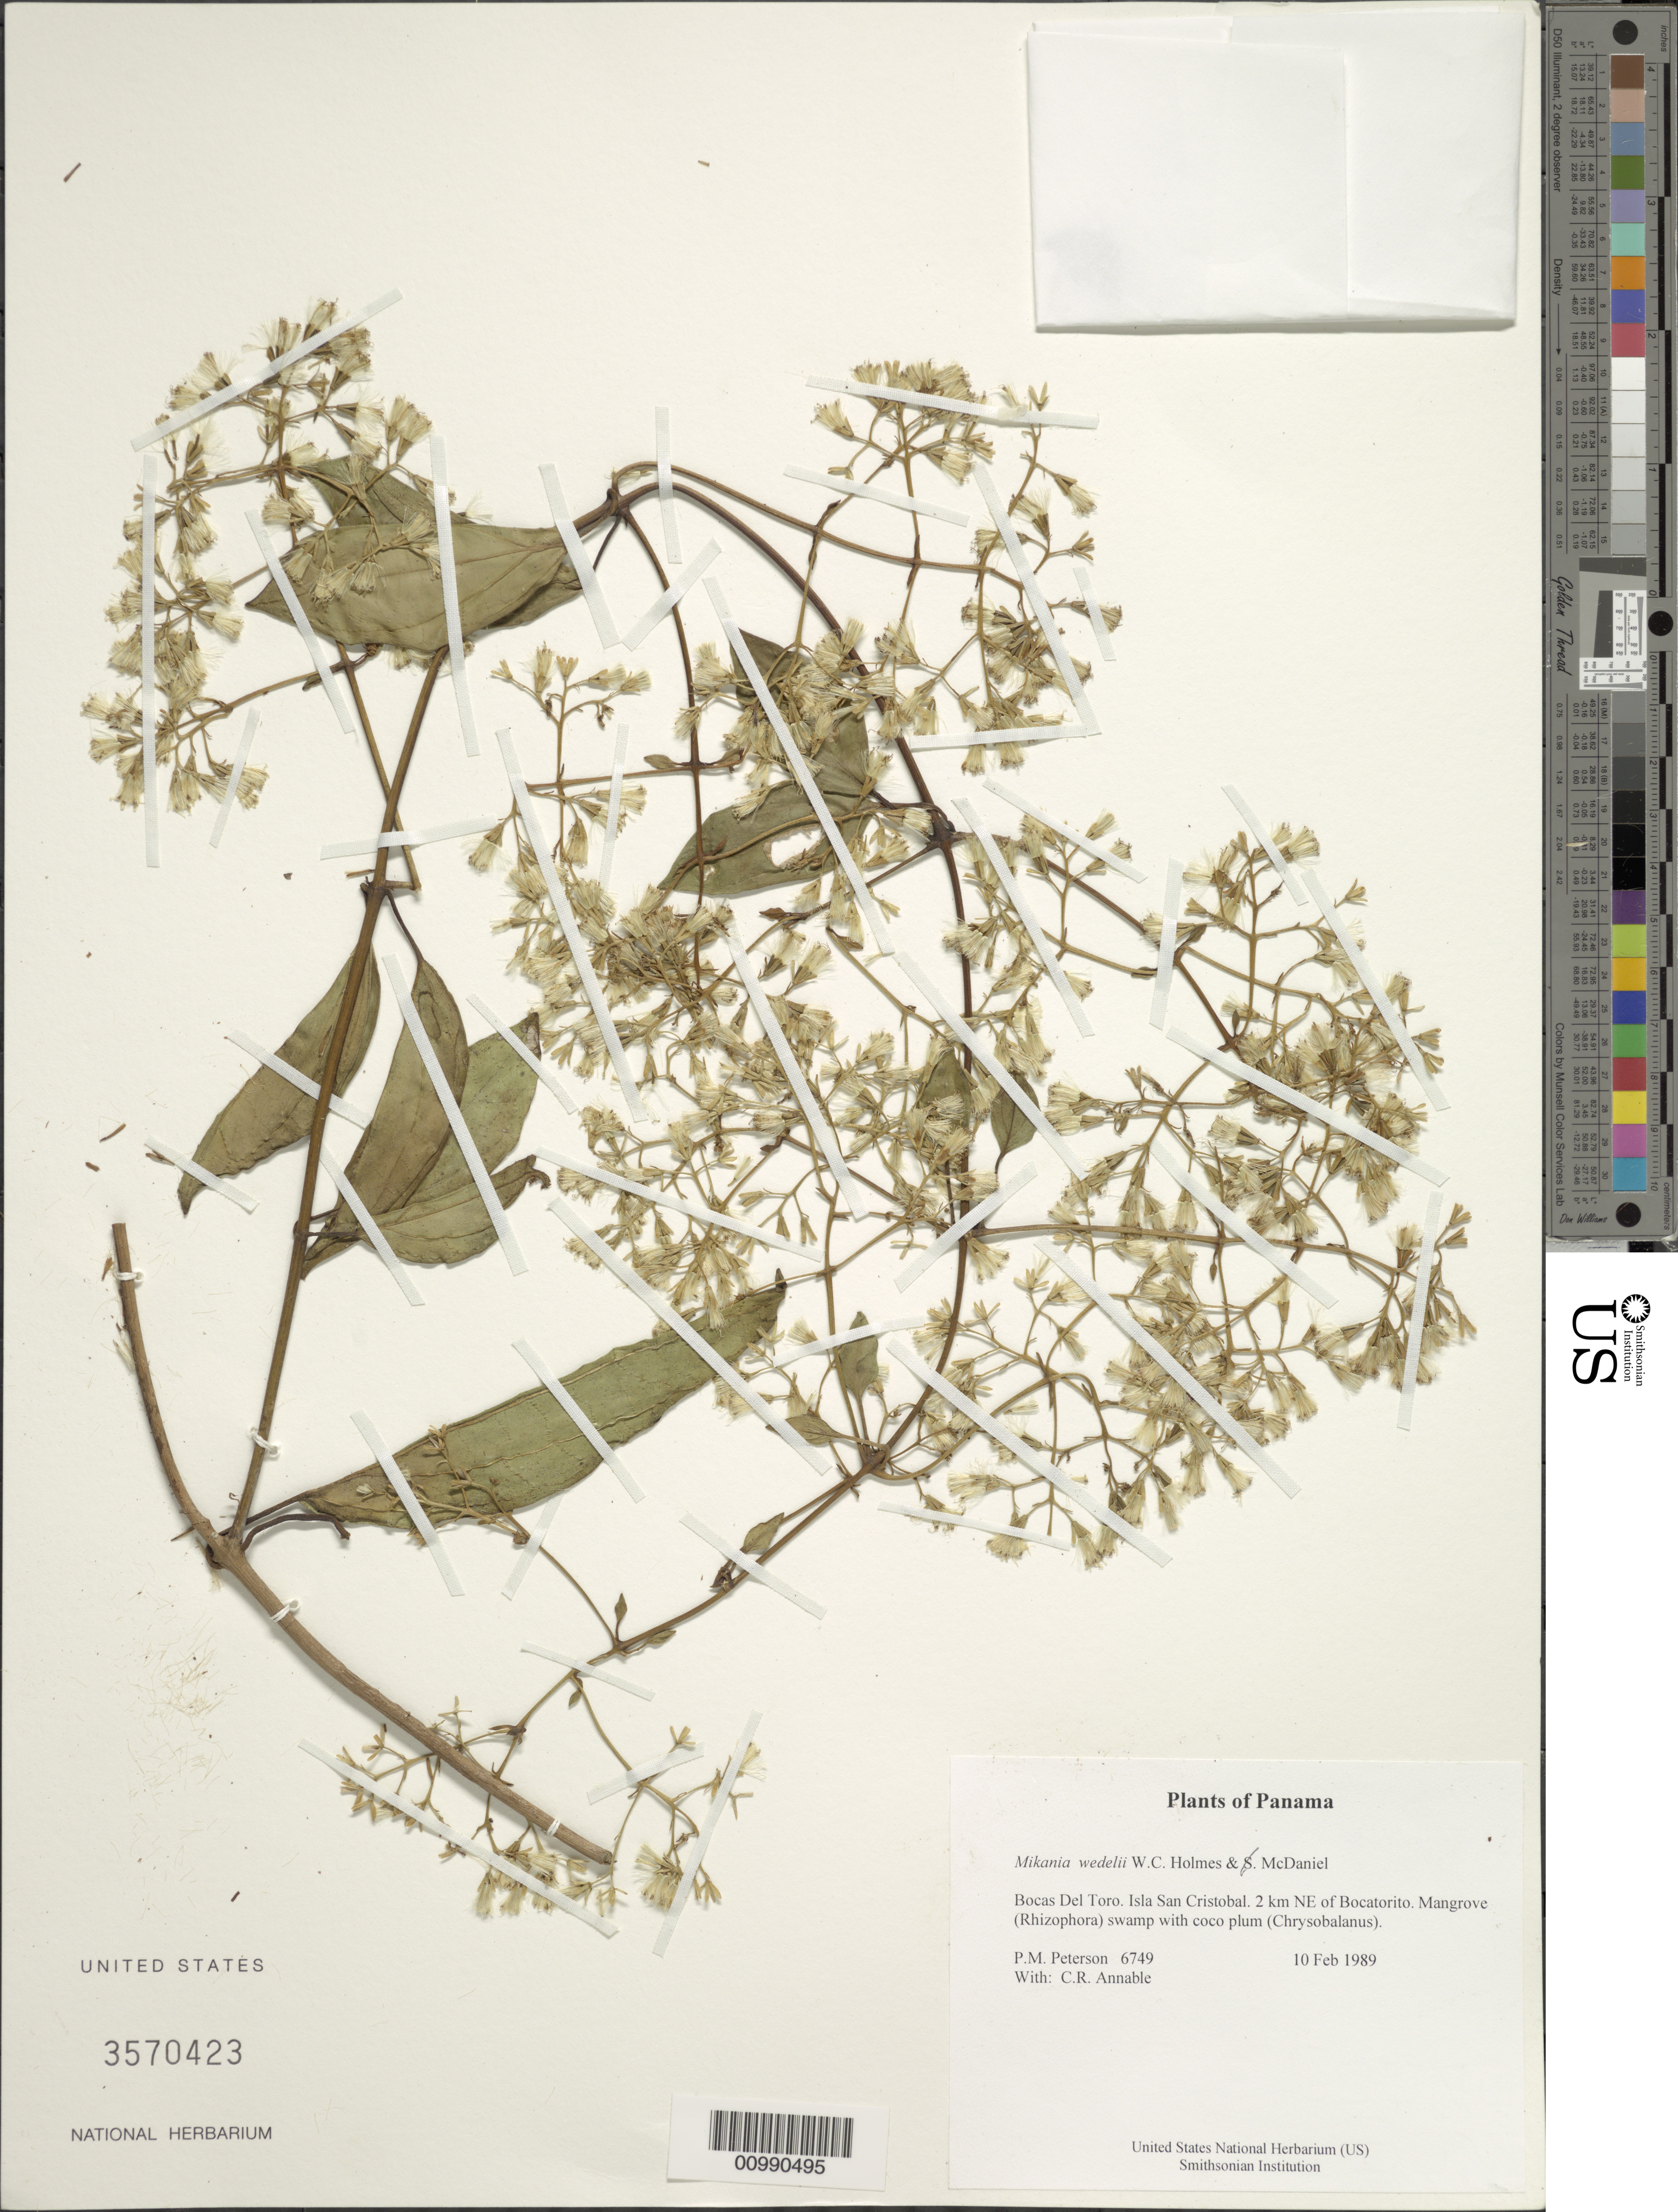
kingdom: Plantae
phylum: Tracheophyta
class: Magnoliopsida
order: Asterales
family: Asteraceae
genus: Mikania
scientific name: Mikania wedelii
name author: W.C. Holmes & McDaniel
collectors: P. M. Peterson & C. R. Annable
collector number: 06749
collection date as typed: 10 Feb 1989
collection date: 1989-02-10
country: Panama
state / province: Bocas del Toro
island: San Cristobal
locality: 2 km NE of Bocatorito.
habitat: Mangrove (Rhizophora) swamp with coco plum (Chrysobalanus).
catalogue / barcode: US 3570423